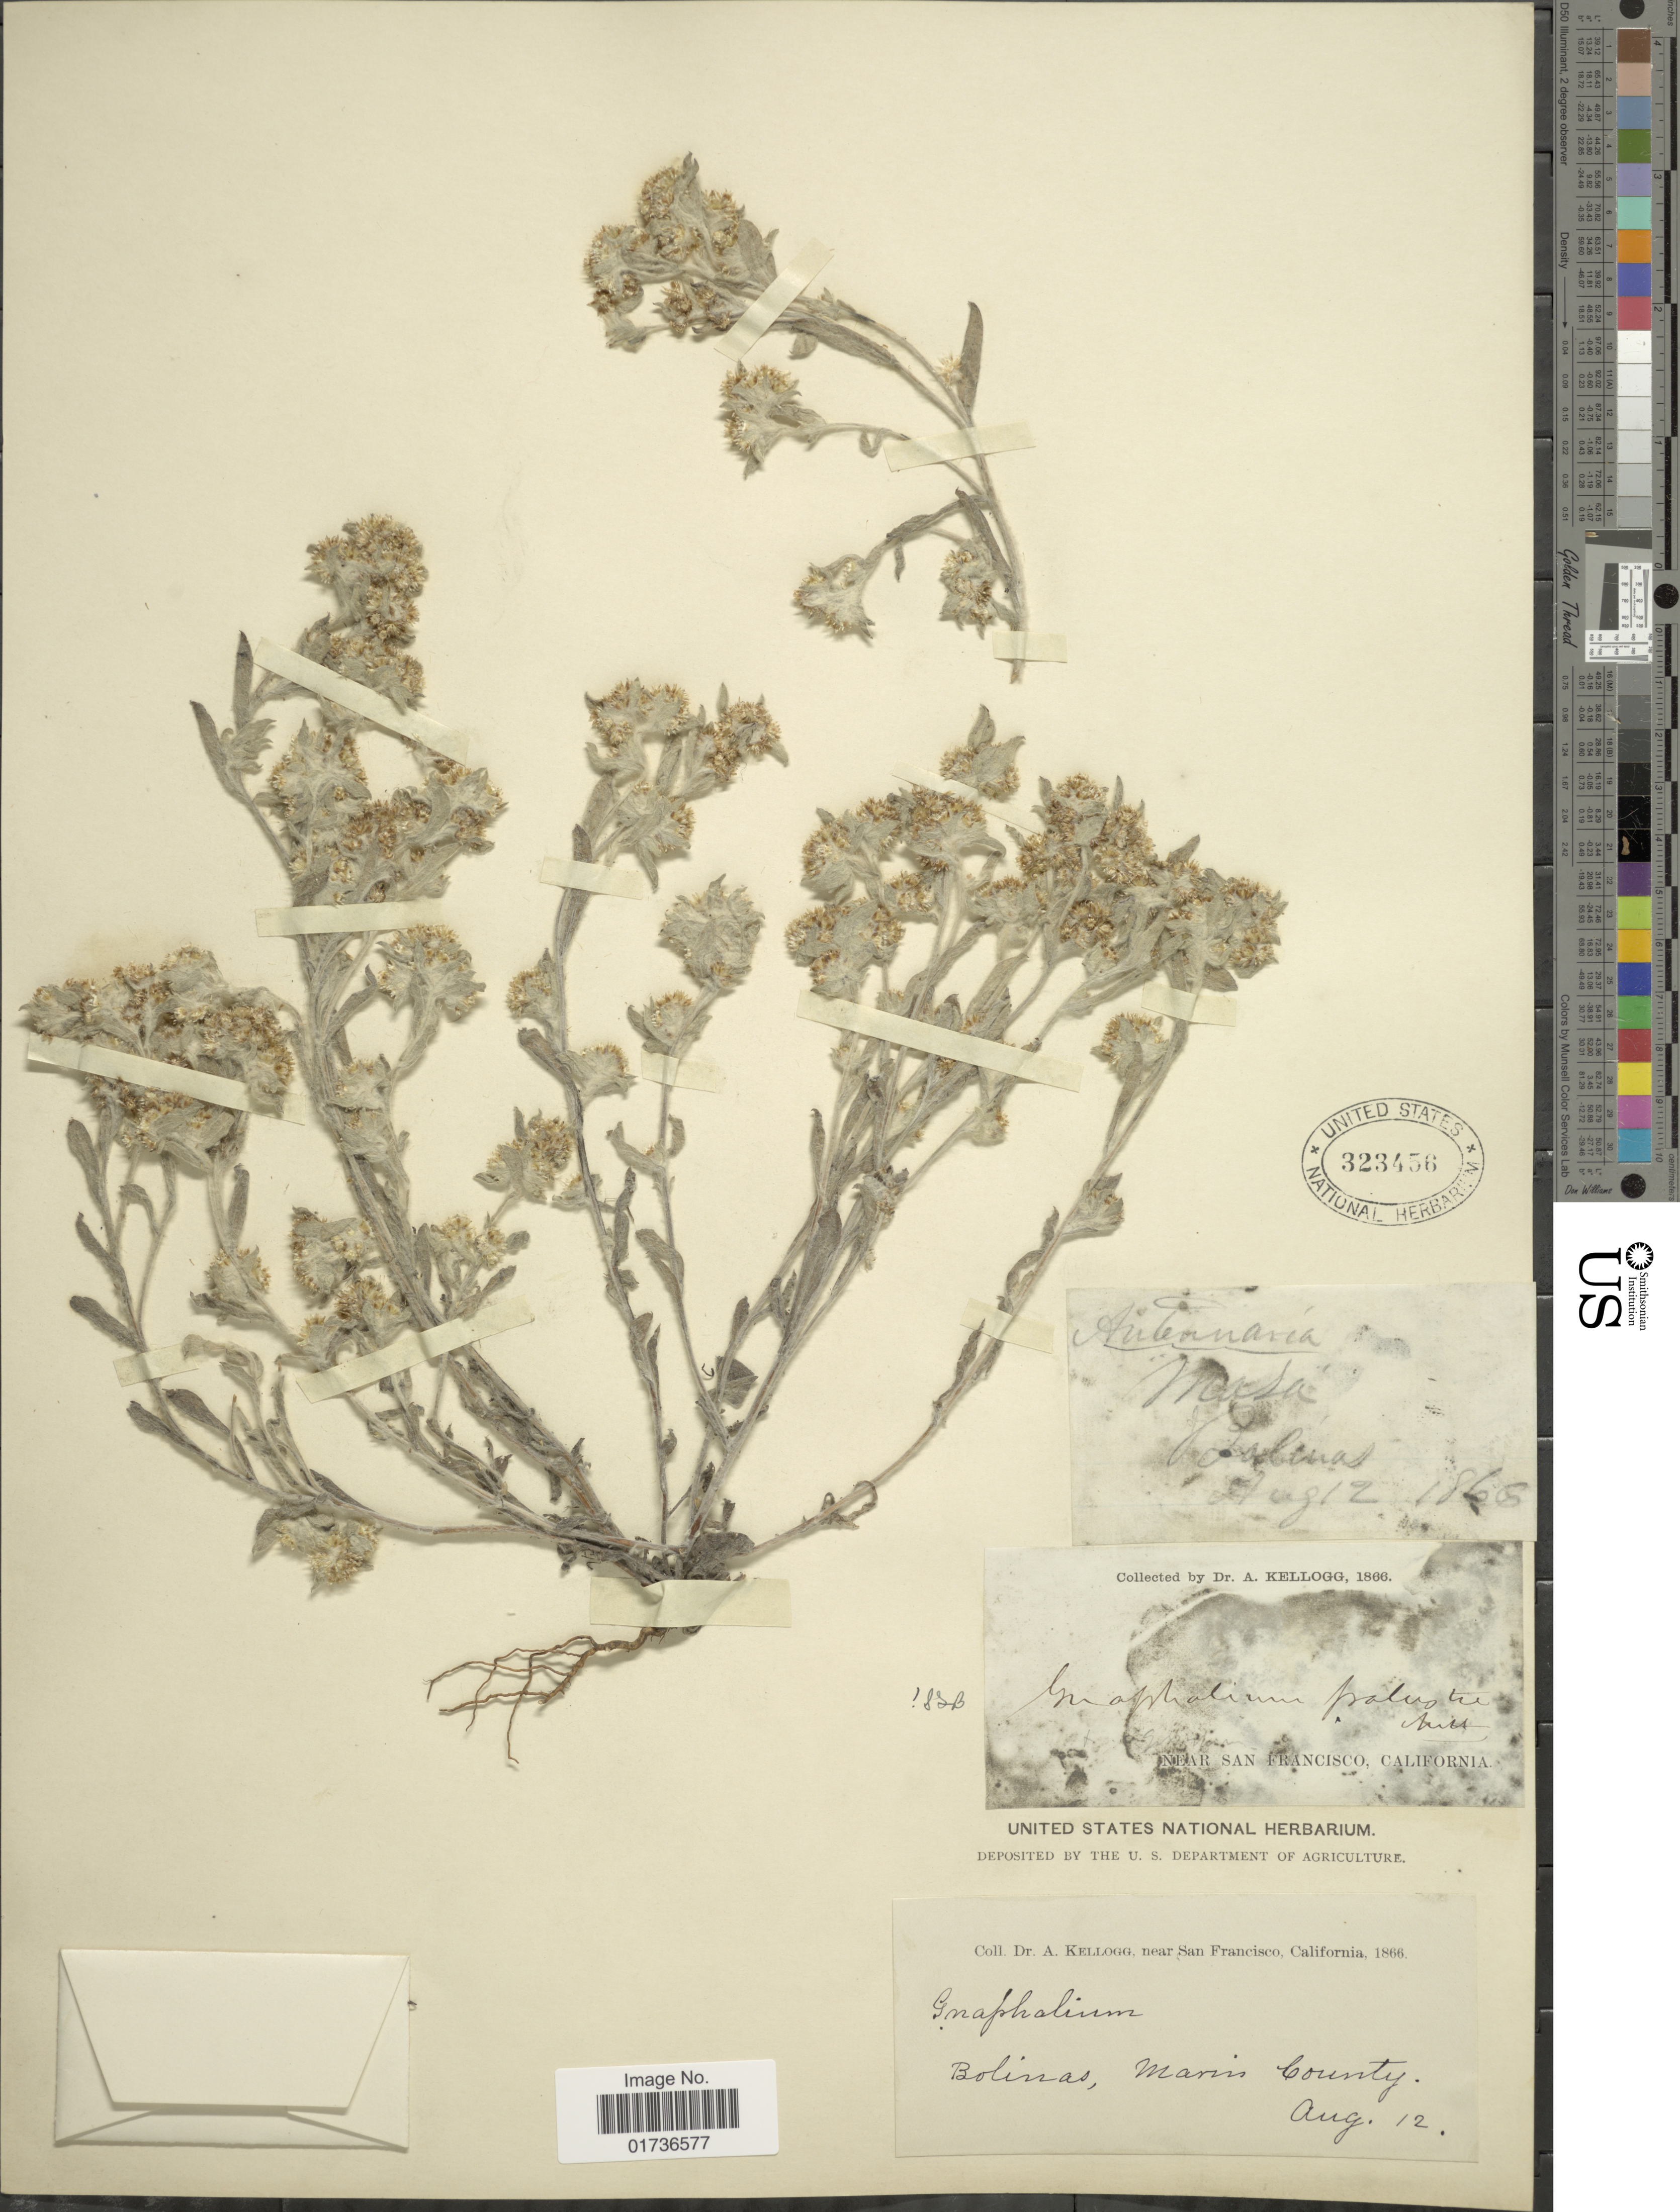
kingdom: Plantae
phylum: Tracheophyta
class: Magnoliopsida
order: Asterales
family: Asteraceae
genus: Gnaphalium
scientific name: Gnaphalium palustre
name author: Nutt.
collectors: A. Kellogg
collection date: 1866-08-12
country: United States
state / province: California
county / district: Marin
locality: Near San Francisco, Bolinas, Marin County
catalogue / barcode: US 323456